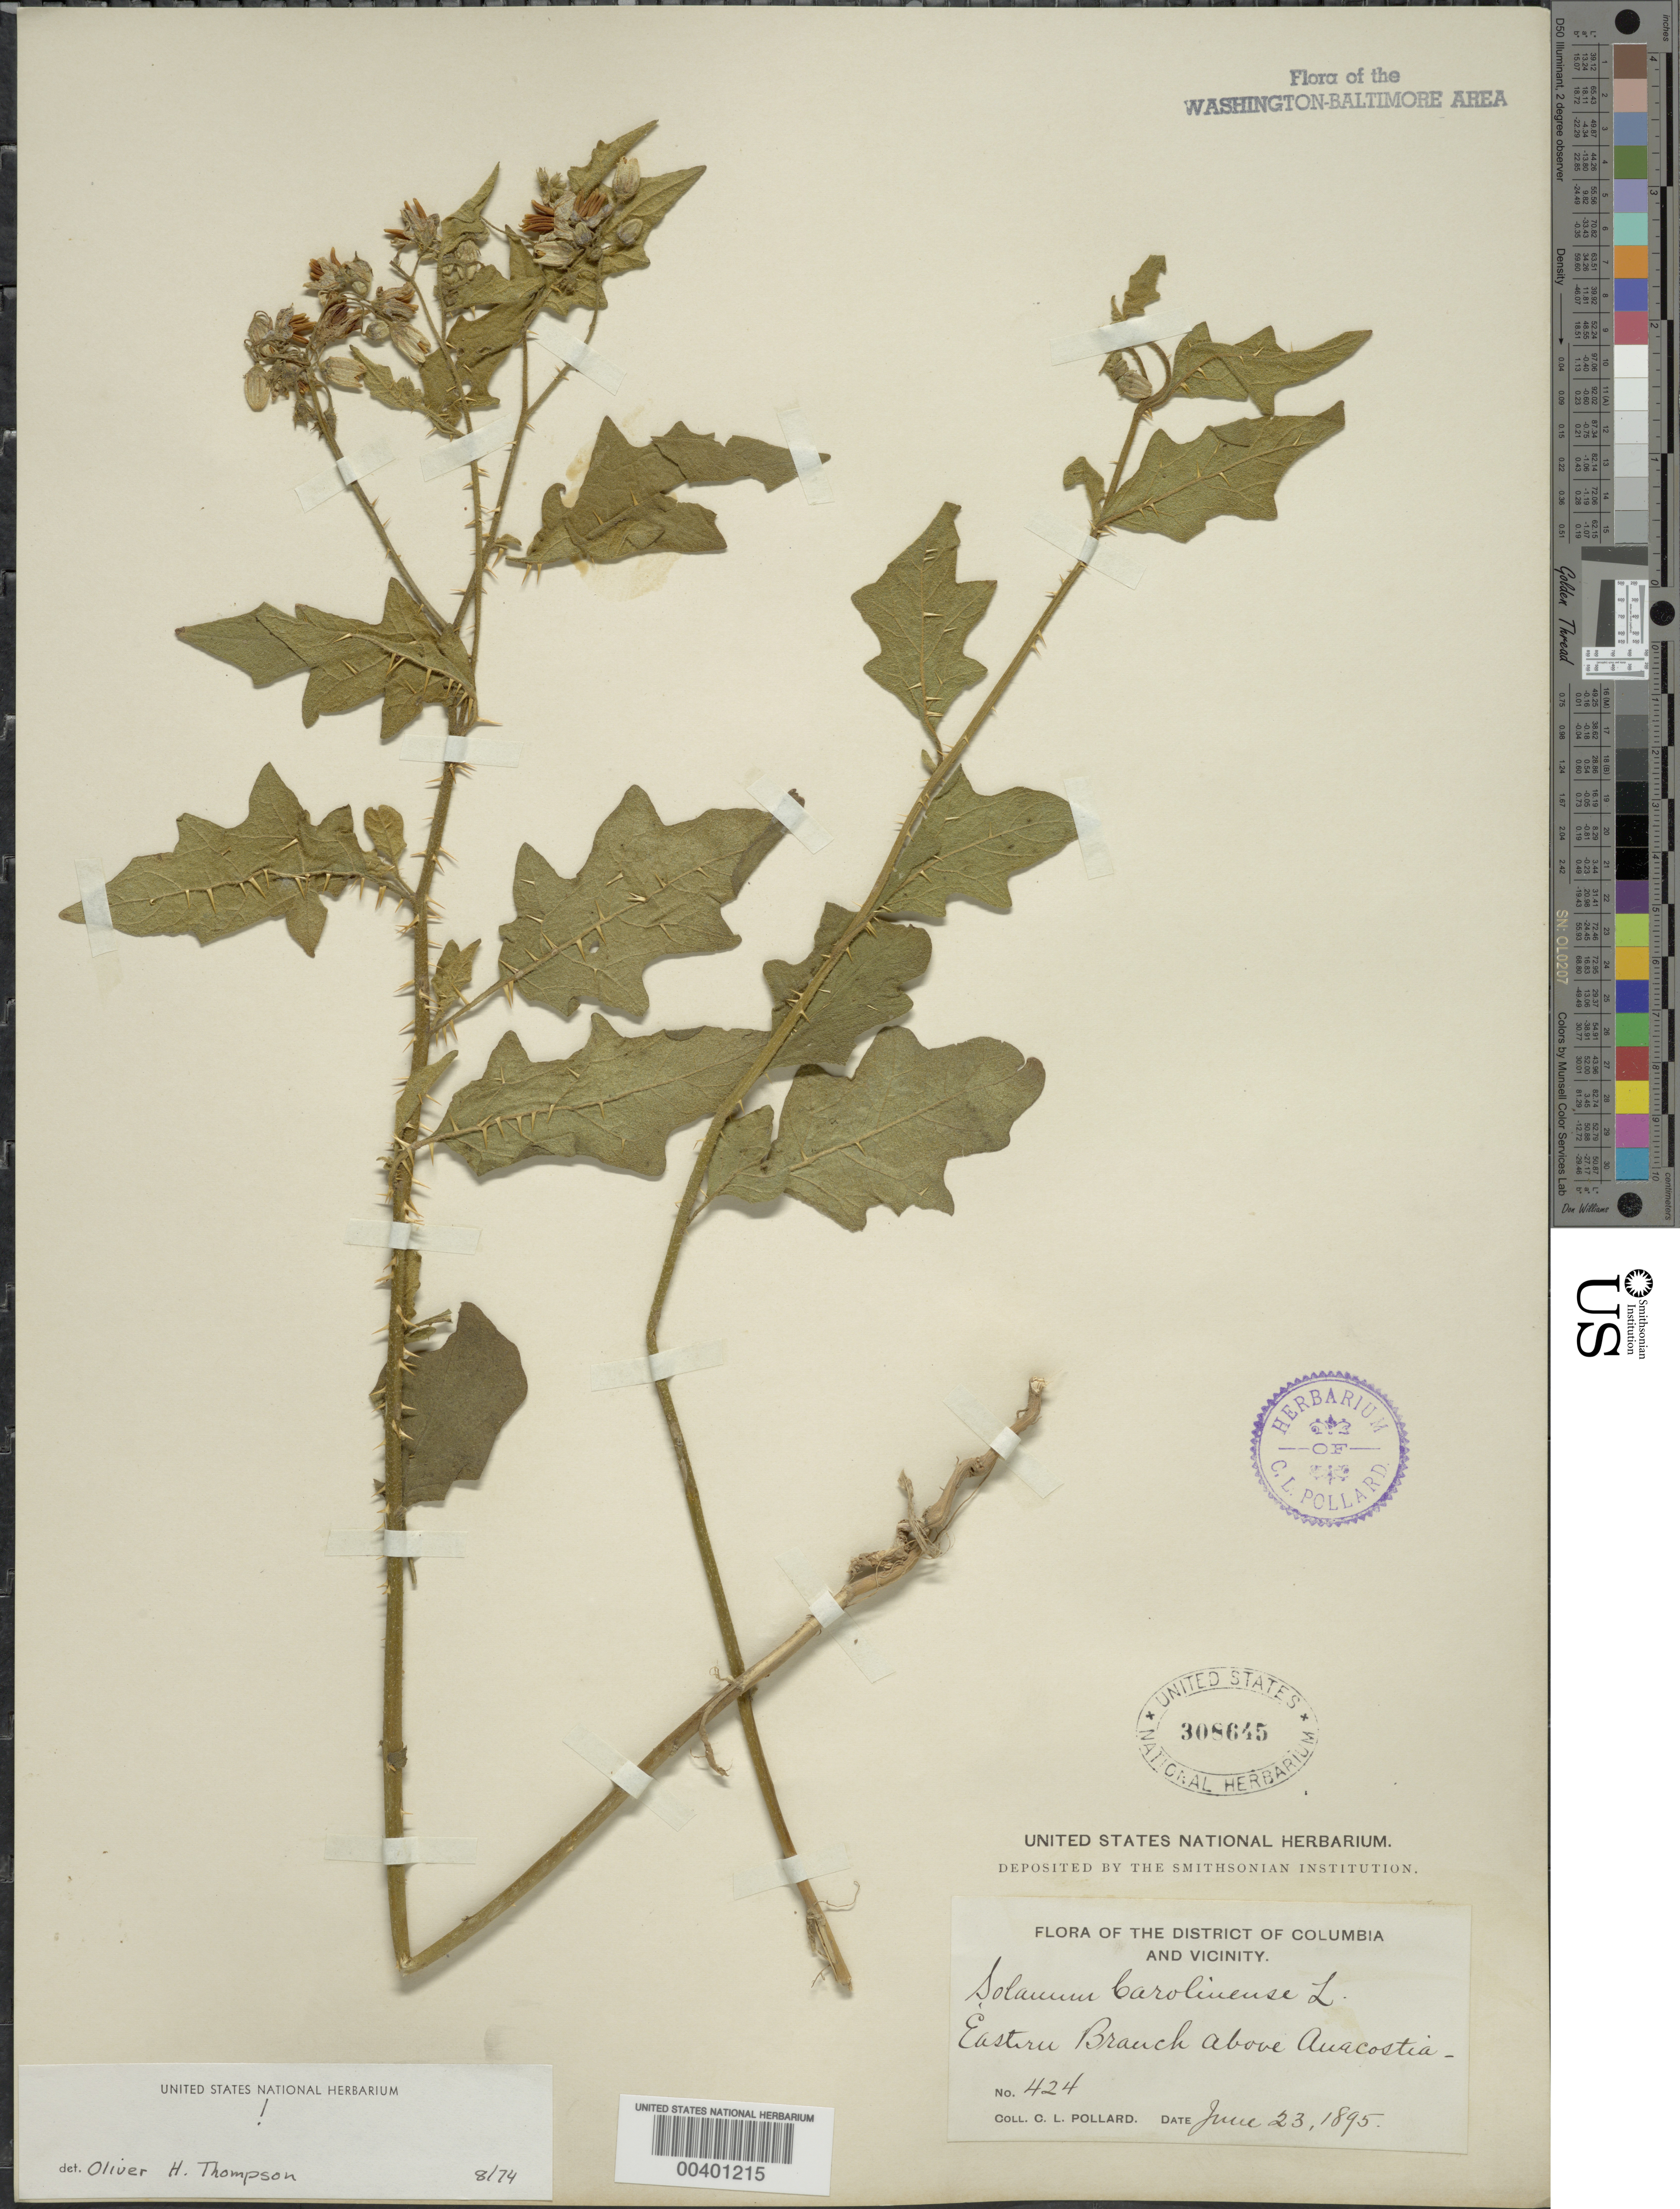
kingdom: Plantae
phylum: Tracheophyta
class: Magnoliopsida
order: Solanales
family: Solanaceae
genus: Solanum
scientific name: Solanum carolinense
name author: L.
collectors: C. L. Pollard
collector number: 424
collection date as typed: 23 Jun 1895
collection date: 1895-06-23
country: United States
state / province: District of Columbia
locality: Eastern Branch, above Anacostia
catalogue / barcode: US 308645